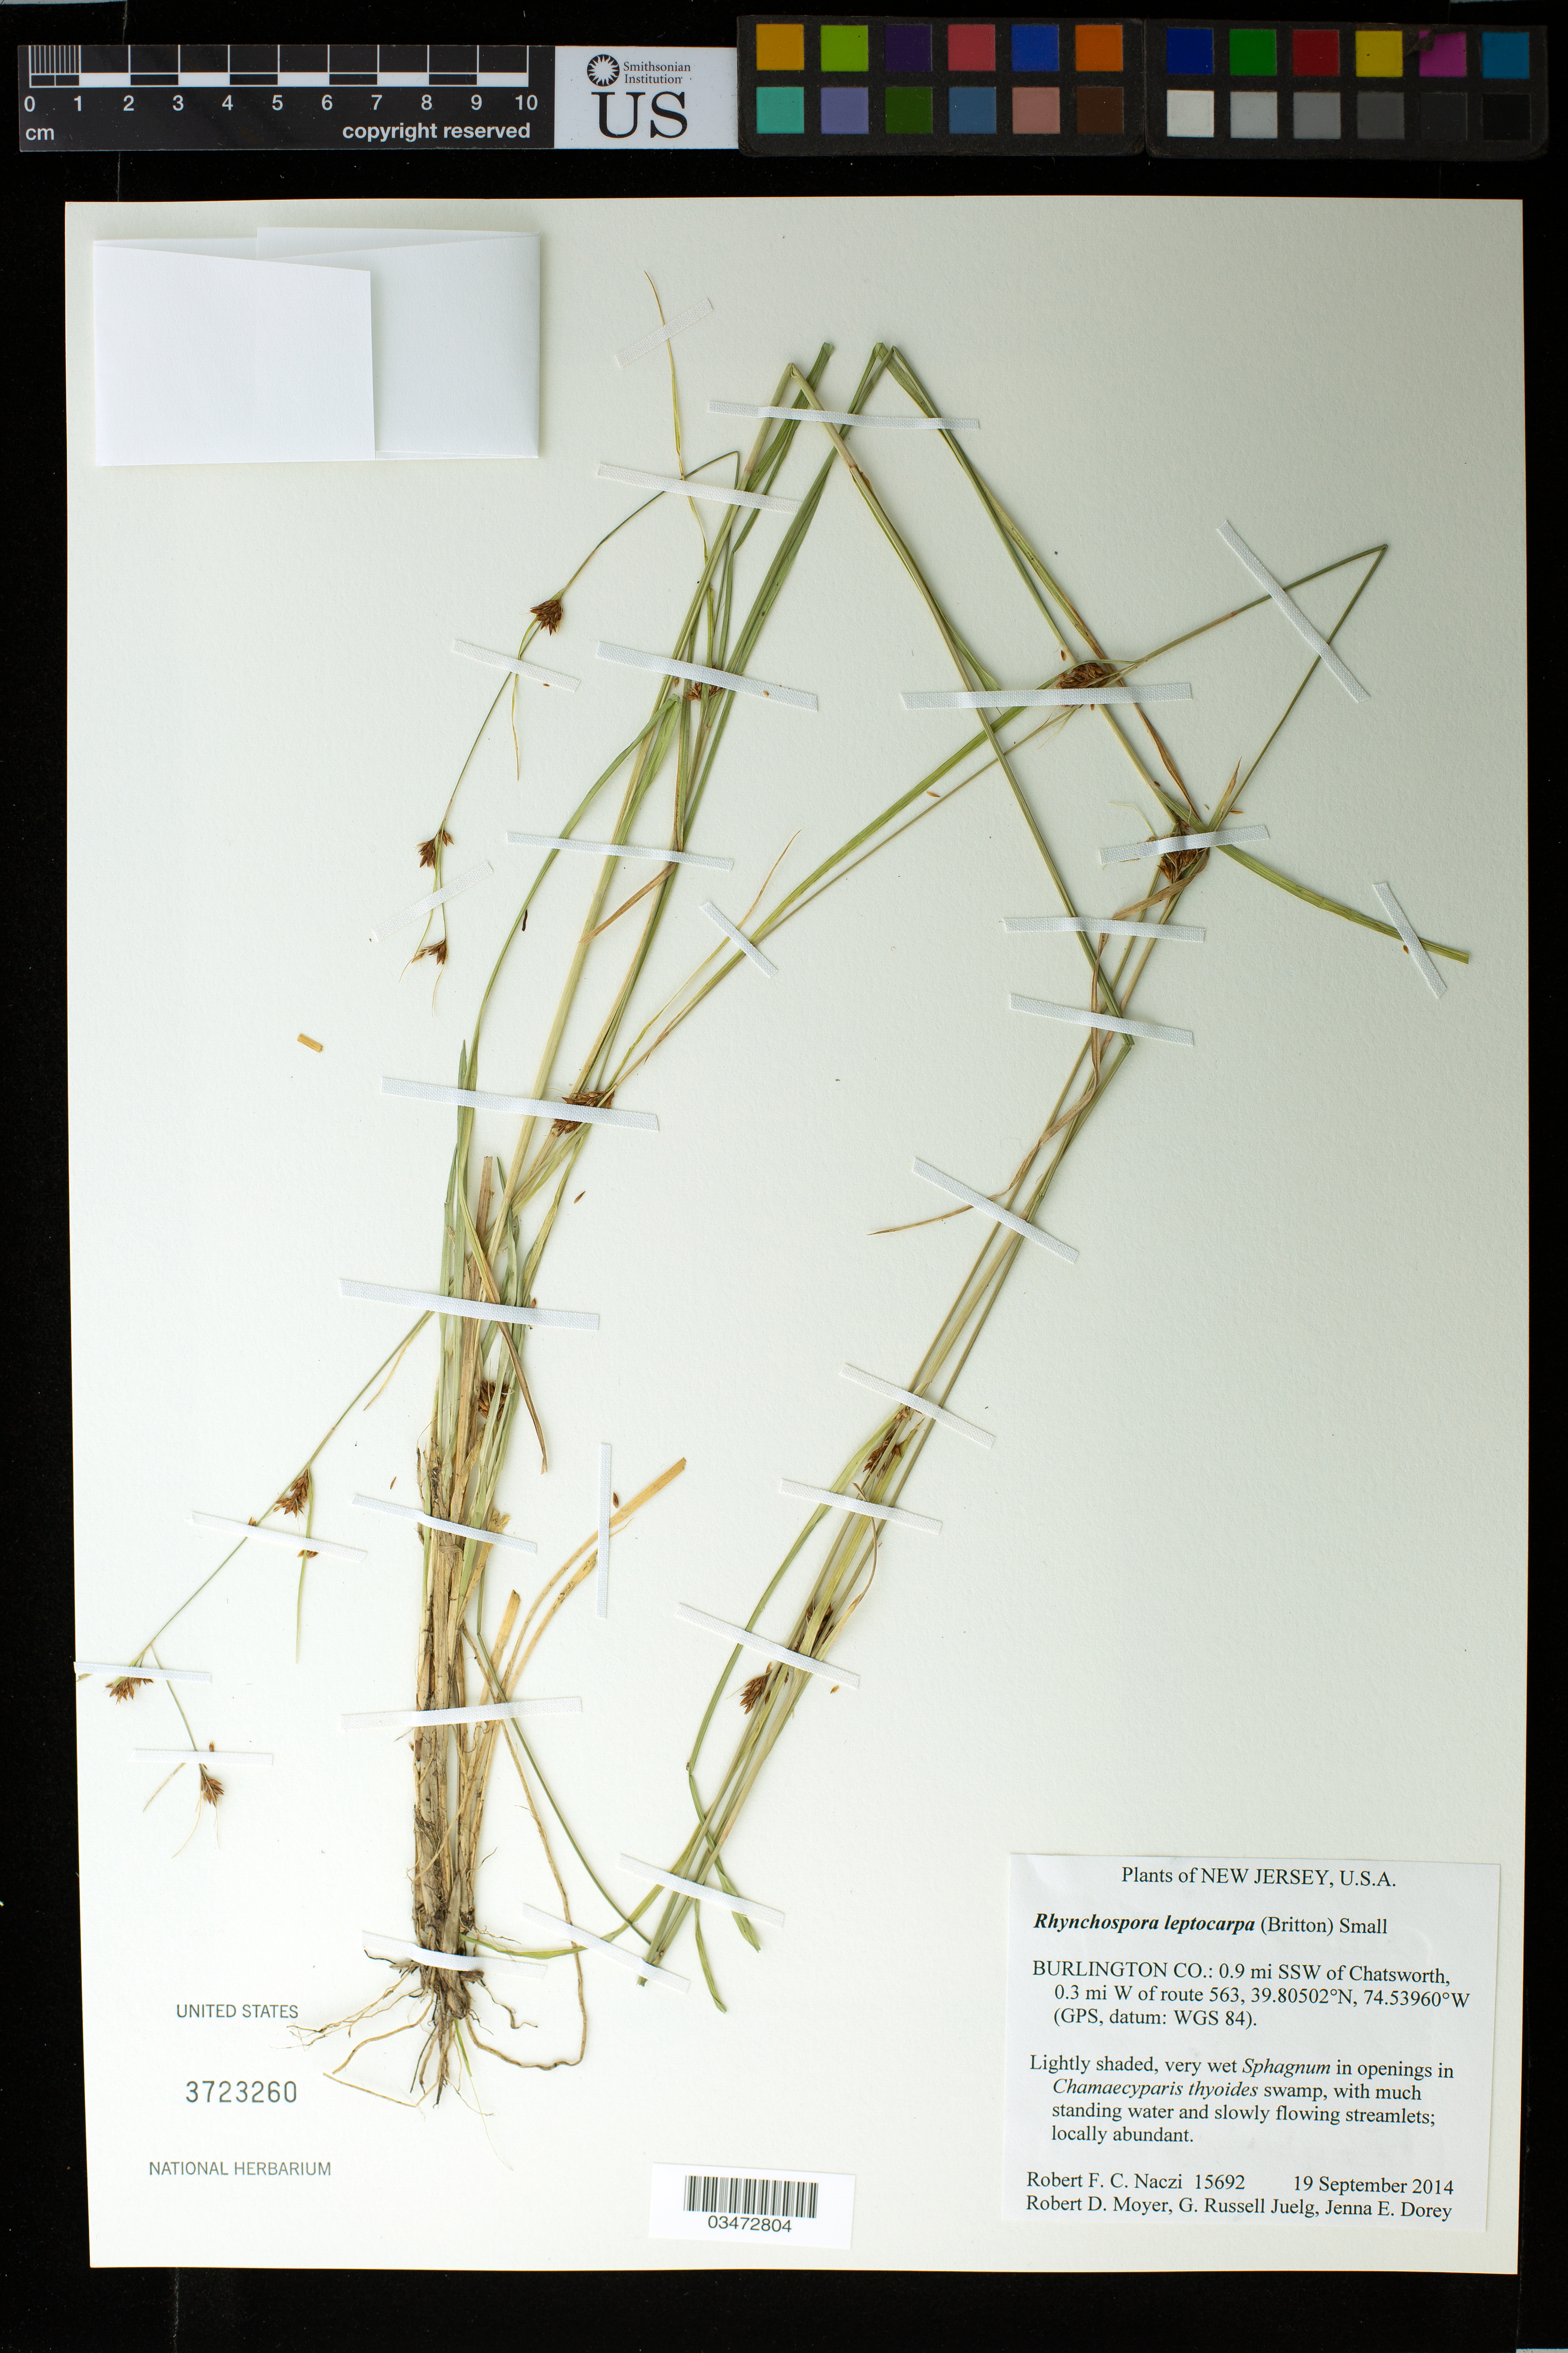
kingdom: Plantae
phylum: Tracheophyta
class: Liliopsida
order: Poales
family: Cyperaceae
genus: Rhynchospora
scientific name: Rhynchospora leptocarpa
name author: (Chapm. ex Britton) Small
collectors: R. F. C. Naczi et al.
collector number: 15692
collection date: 2014-09-19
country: United States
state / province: New Jersey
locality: Burlington Co.: 0.9 mi SSW of Chatsworth, 0.3 mi W of route 563, (GPS, datum: WGS 84).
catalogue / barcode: US 3723260